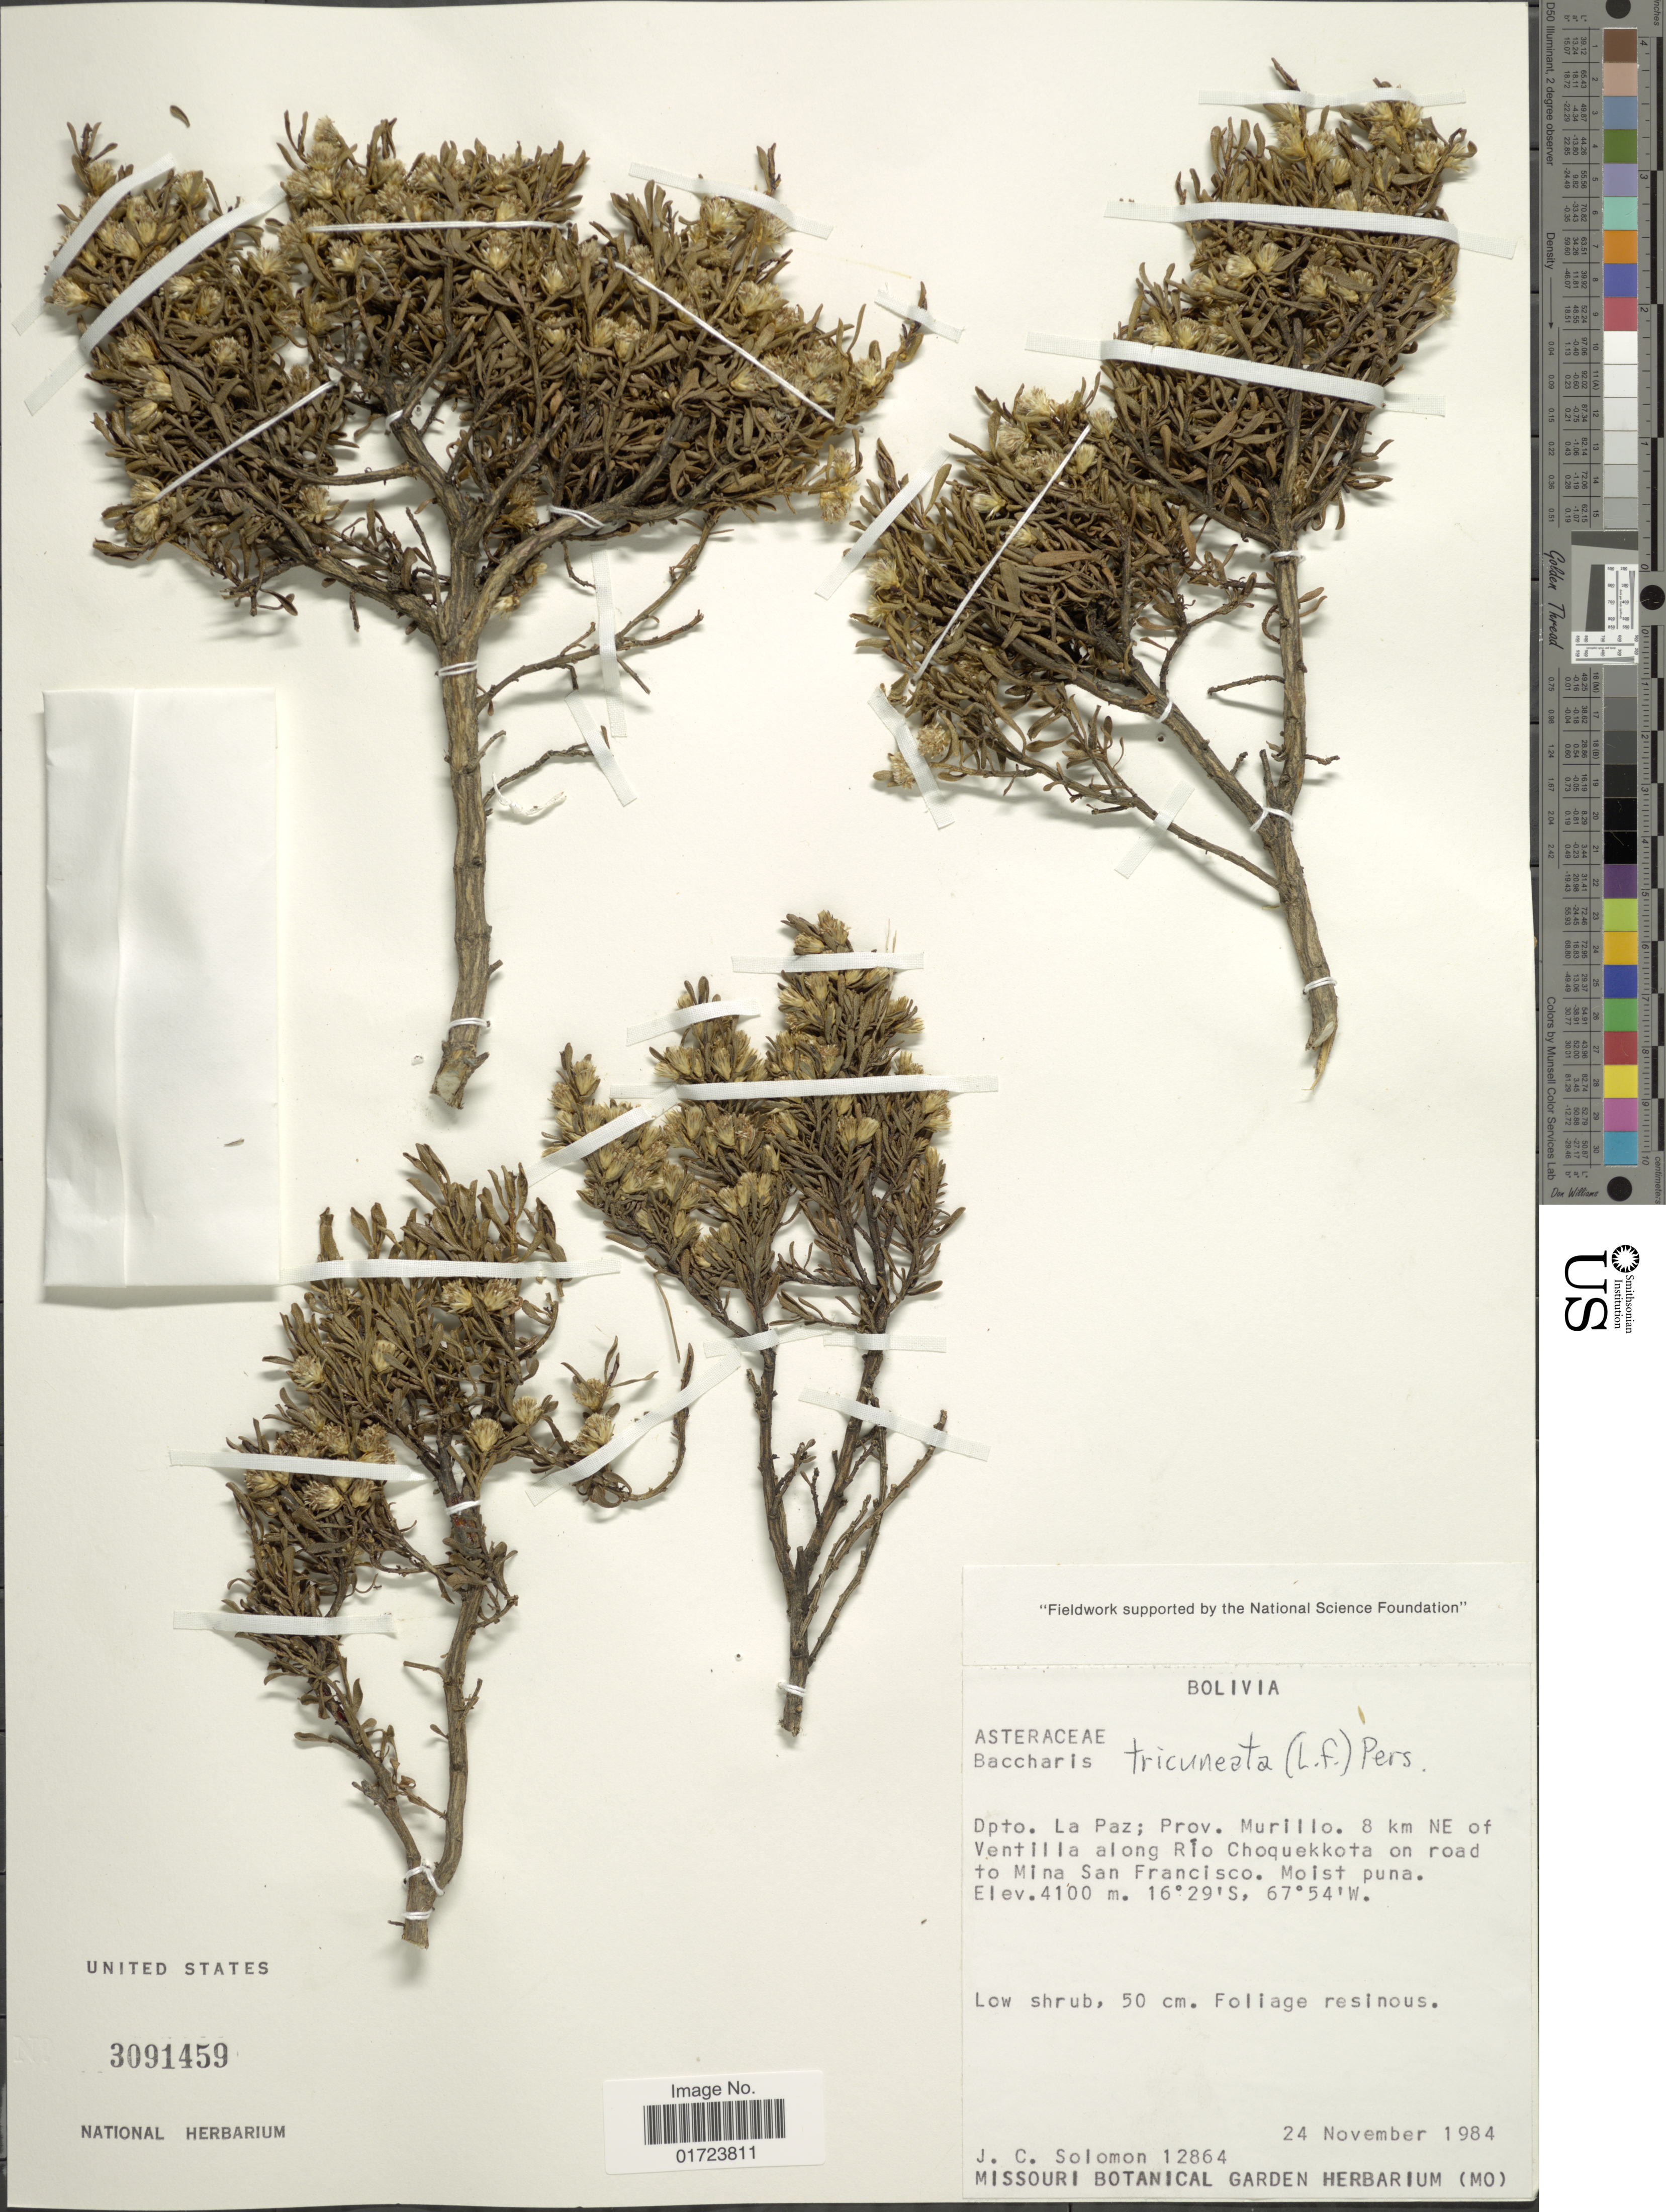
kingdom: Plantae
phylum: Tracheophyta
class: Magnoliopsida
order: Asterales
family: Asteraceae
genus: Baccharis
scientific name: Baccharis tricuneata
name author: (L. f.) Pers.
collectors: J. C. Solomon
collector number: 12864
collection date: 1984-11-24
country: Bolivia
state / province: La Paz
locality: Dpto. La Paz; Prov. Murillo. 8 km NE of Ventilla along Rio Choquekkota on road to Mina San Francisco.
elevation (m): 4100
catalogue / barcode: US 3091459